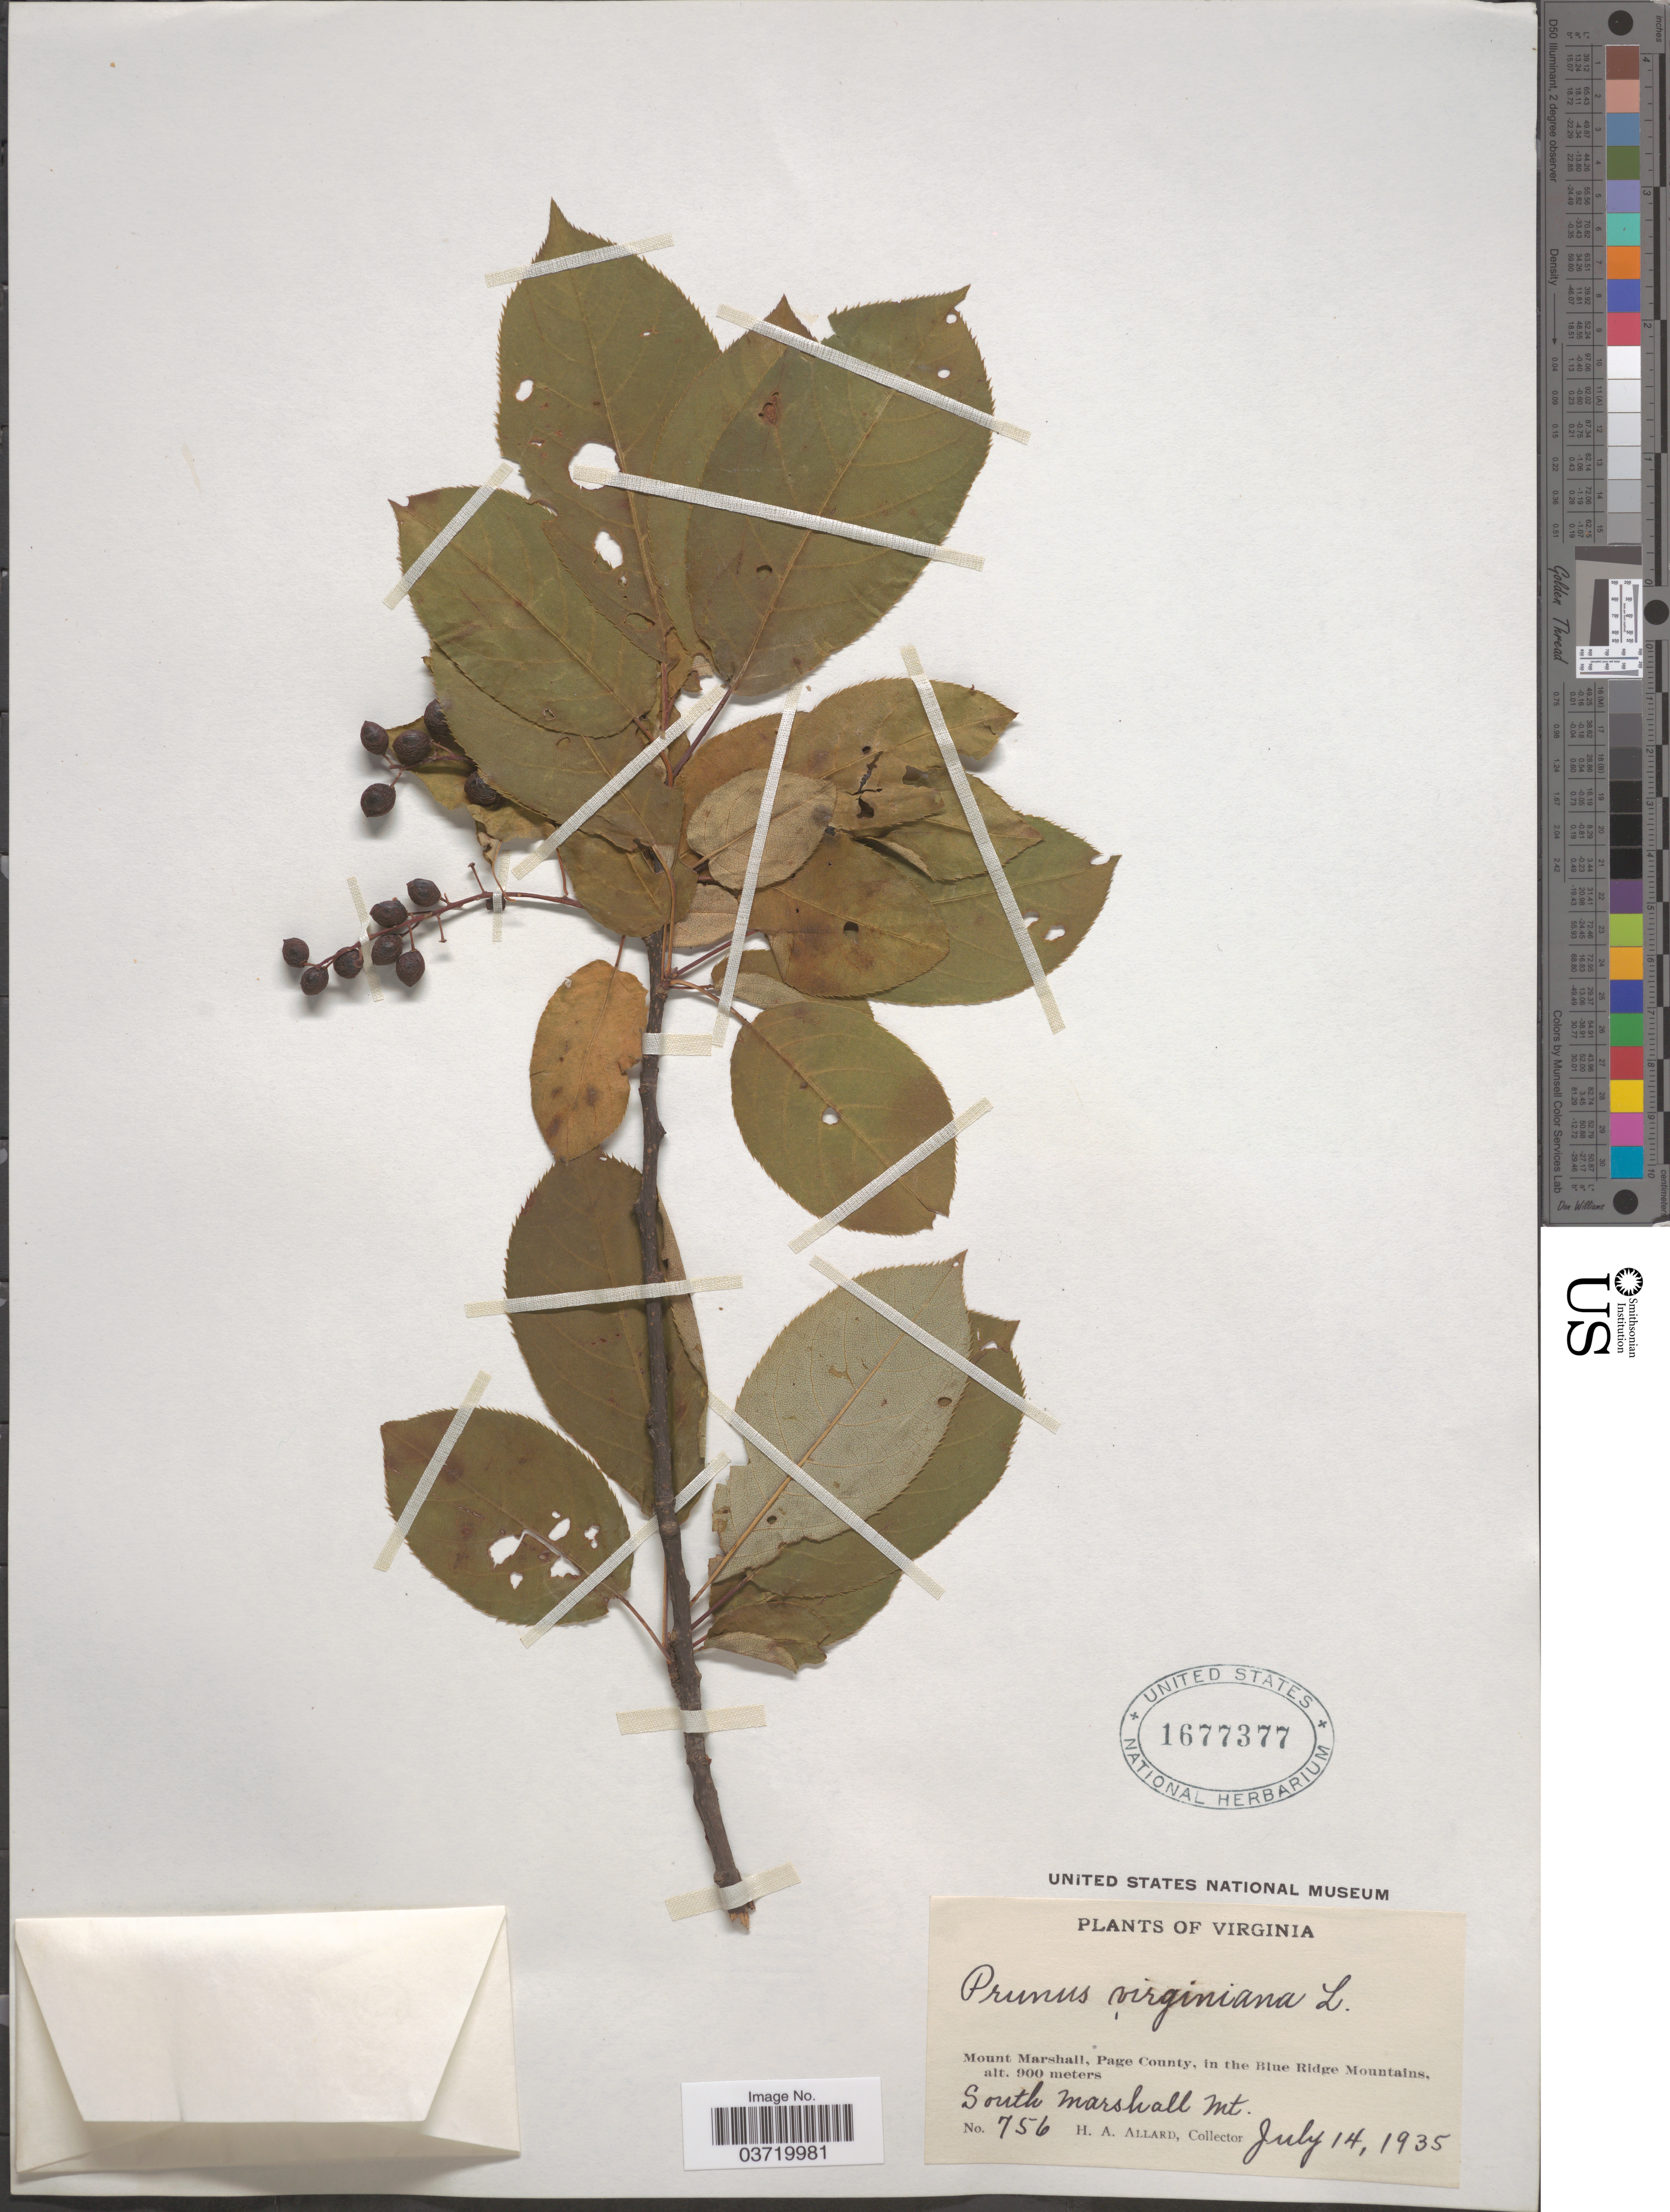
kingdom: Plantae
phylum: Tracheophyta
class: Magnoliopsida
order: Rosales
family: Rosaceae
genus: Prunus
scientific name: Prunus virginiana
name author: L.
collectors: H. A. Allard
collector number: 756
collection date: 1935-07-14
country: United States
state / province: Virginia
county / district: Page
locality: Mount Marshall, in the Blue Ridge Mountains. South Marshall Mt.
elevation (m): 900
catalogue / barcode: US 1677377